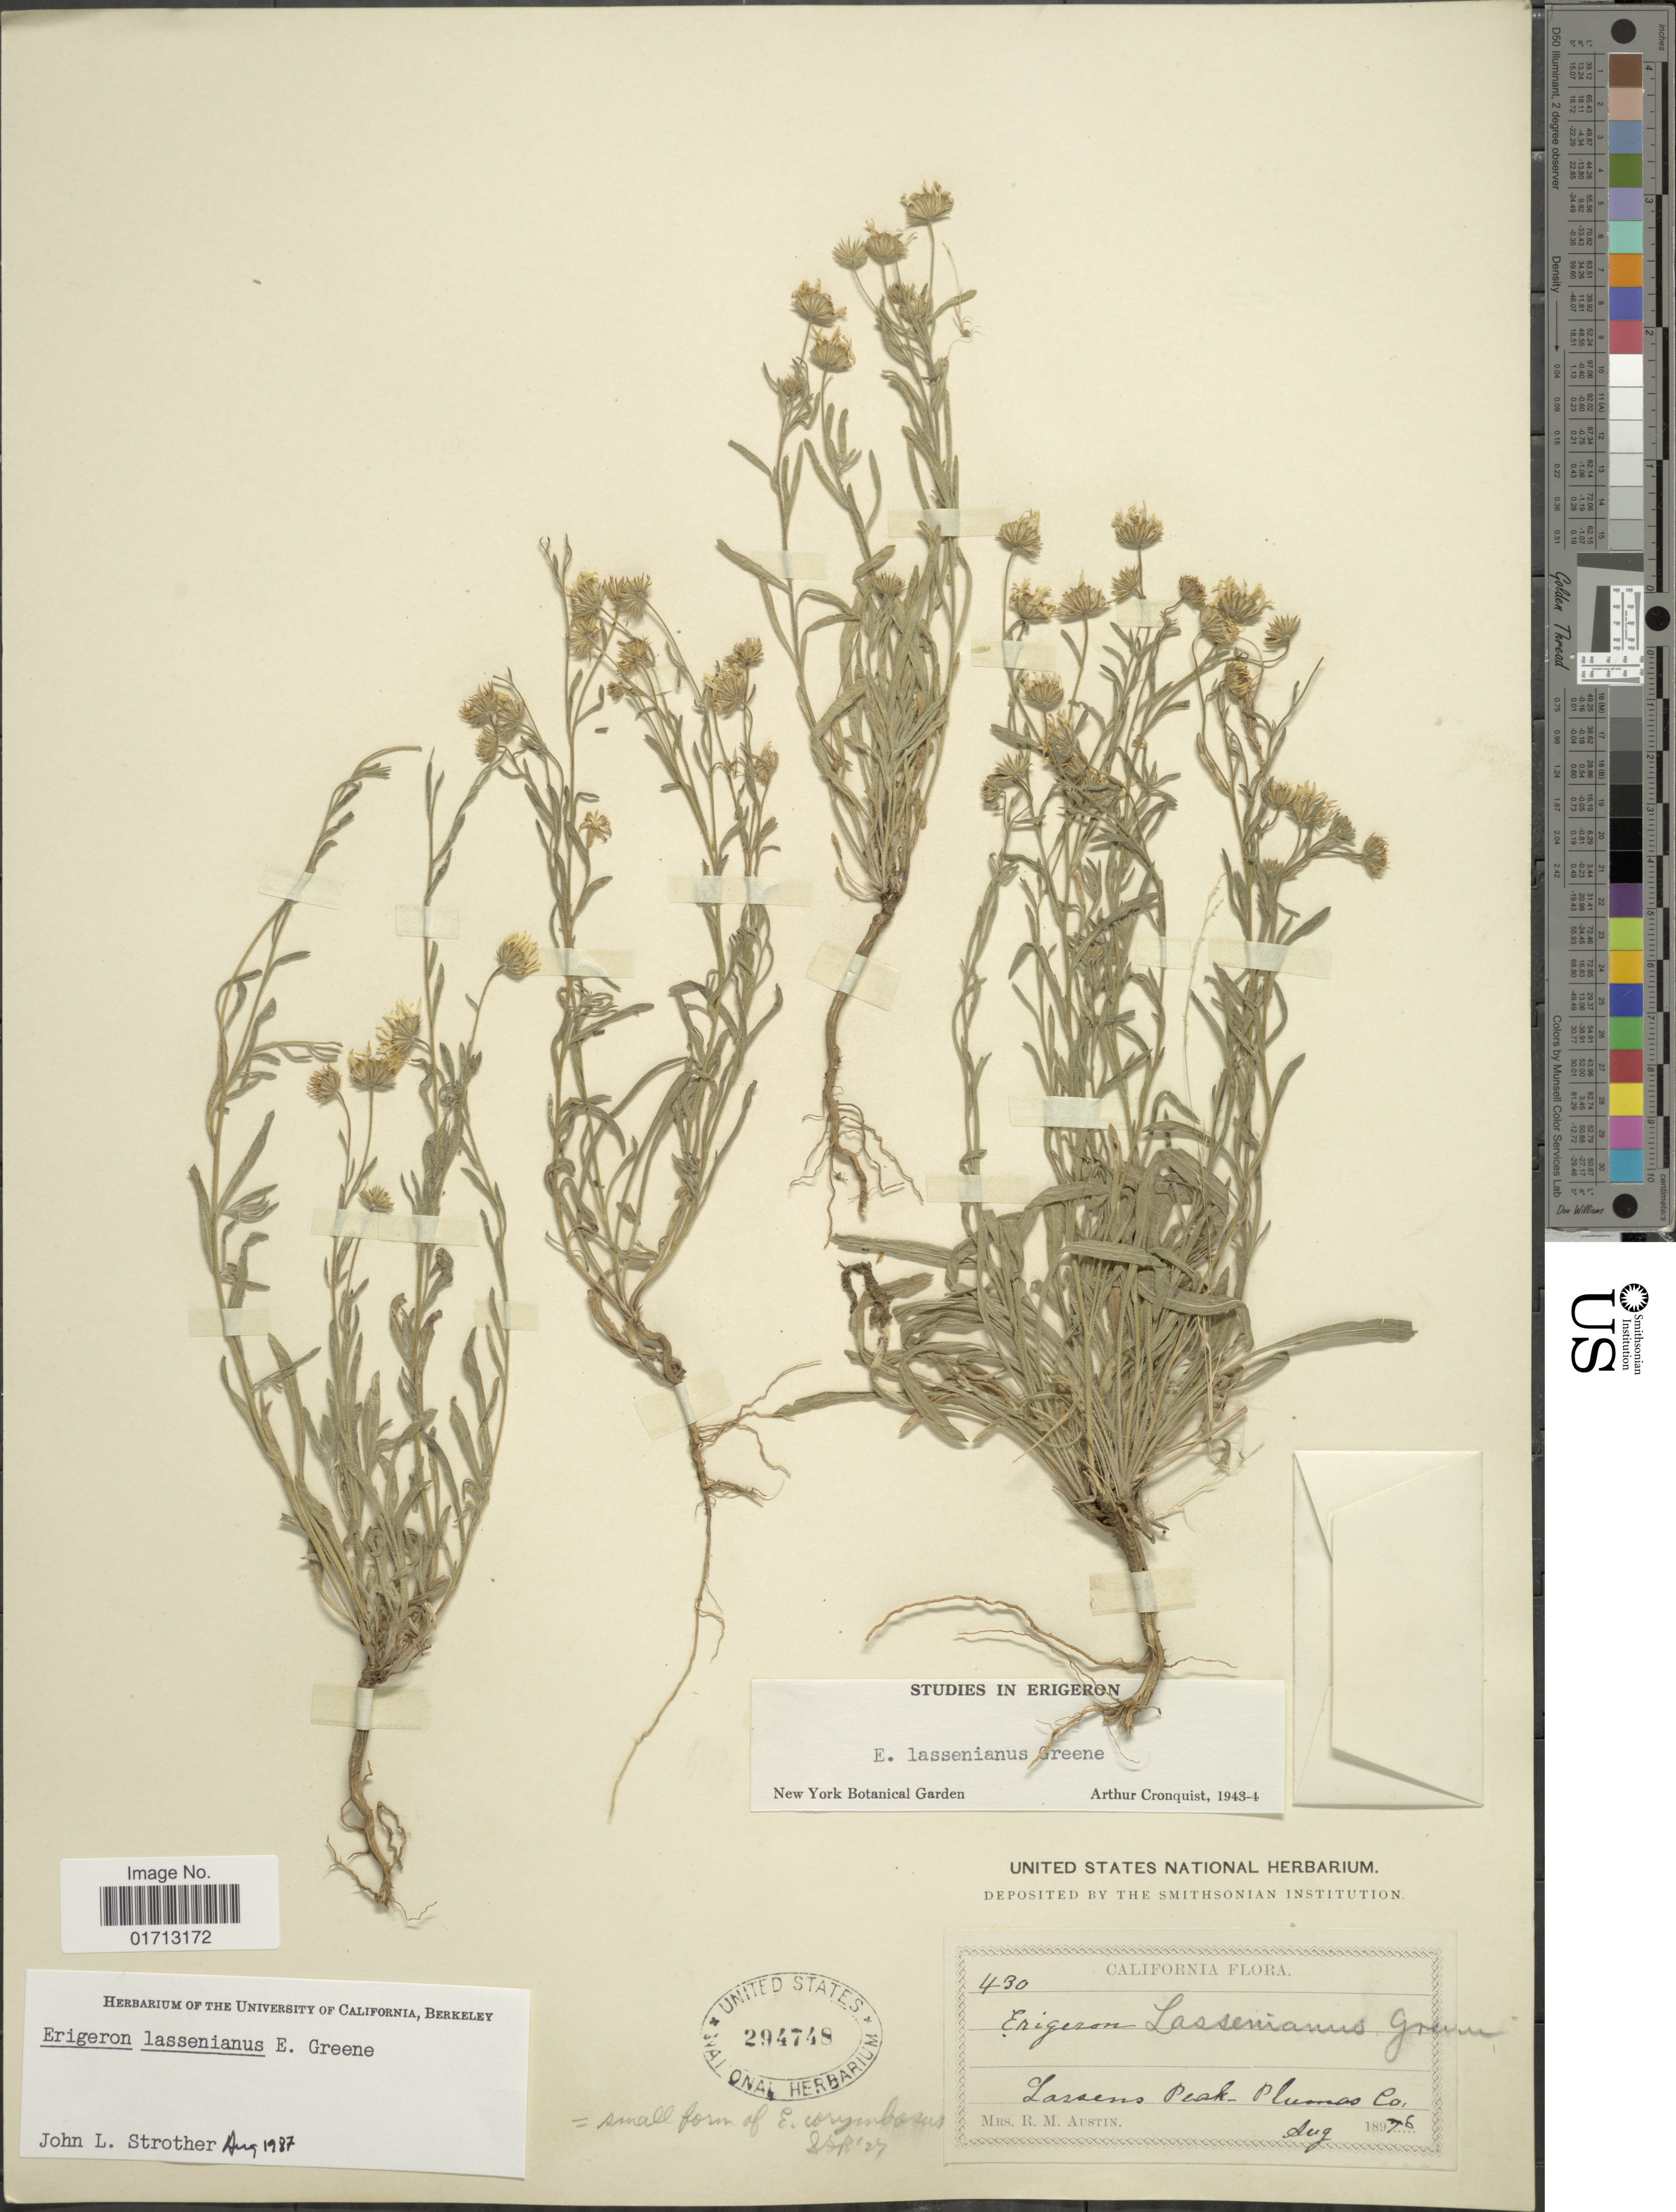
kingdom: Plantae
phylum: Tracheophyta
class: Magnoliopsida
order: Asterales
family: Asteraceae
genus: Erigeron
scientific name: Erigeron lassenianus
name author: Greene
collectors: R. Austin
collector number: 430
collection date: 1896-08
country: United States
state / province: California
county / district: Plumas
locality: Lassens Peak - Plumas Co.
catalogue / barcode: US 294748